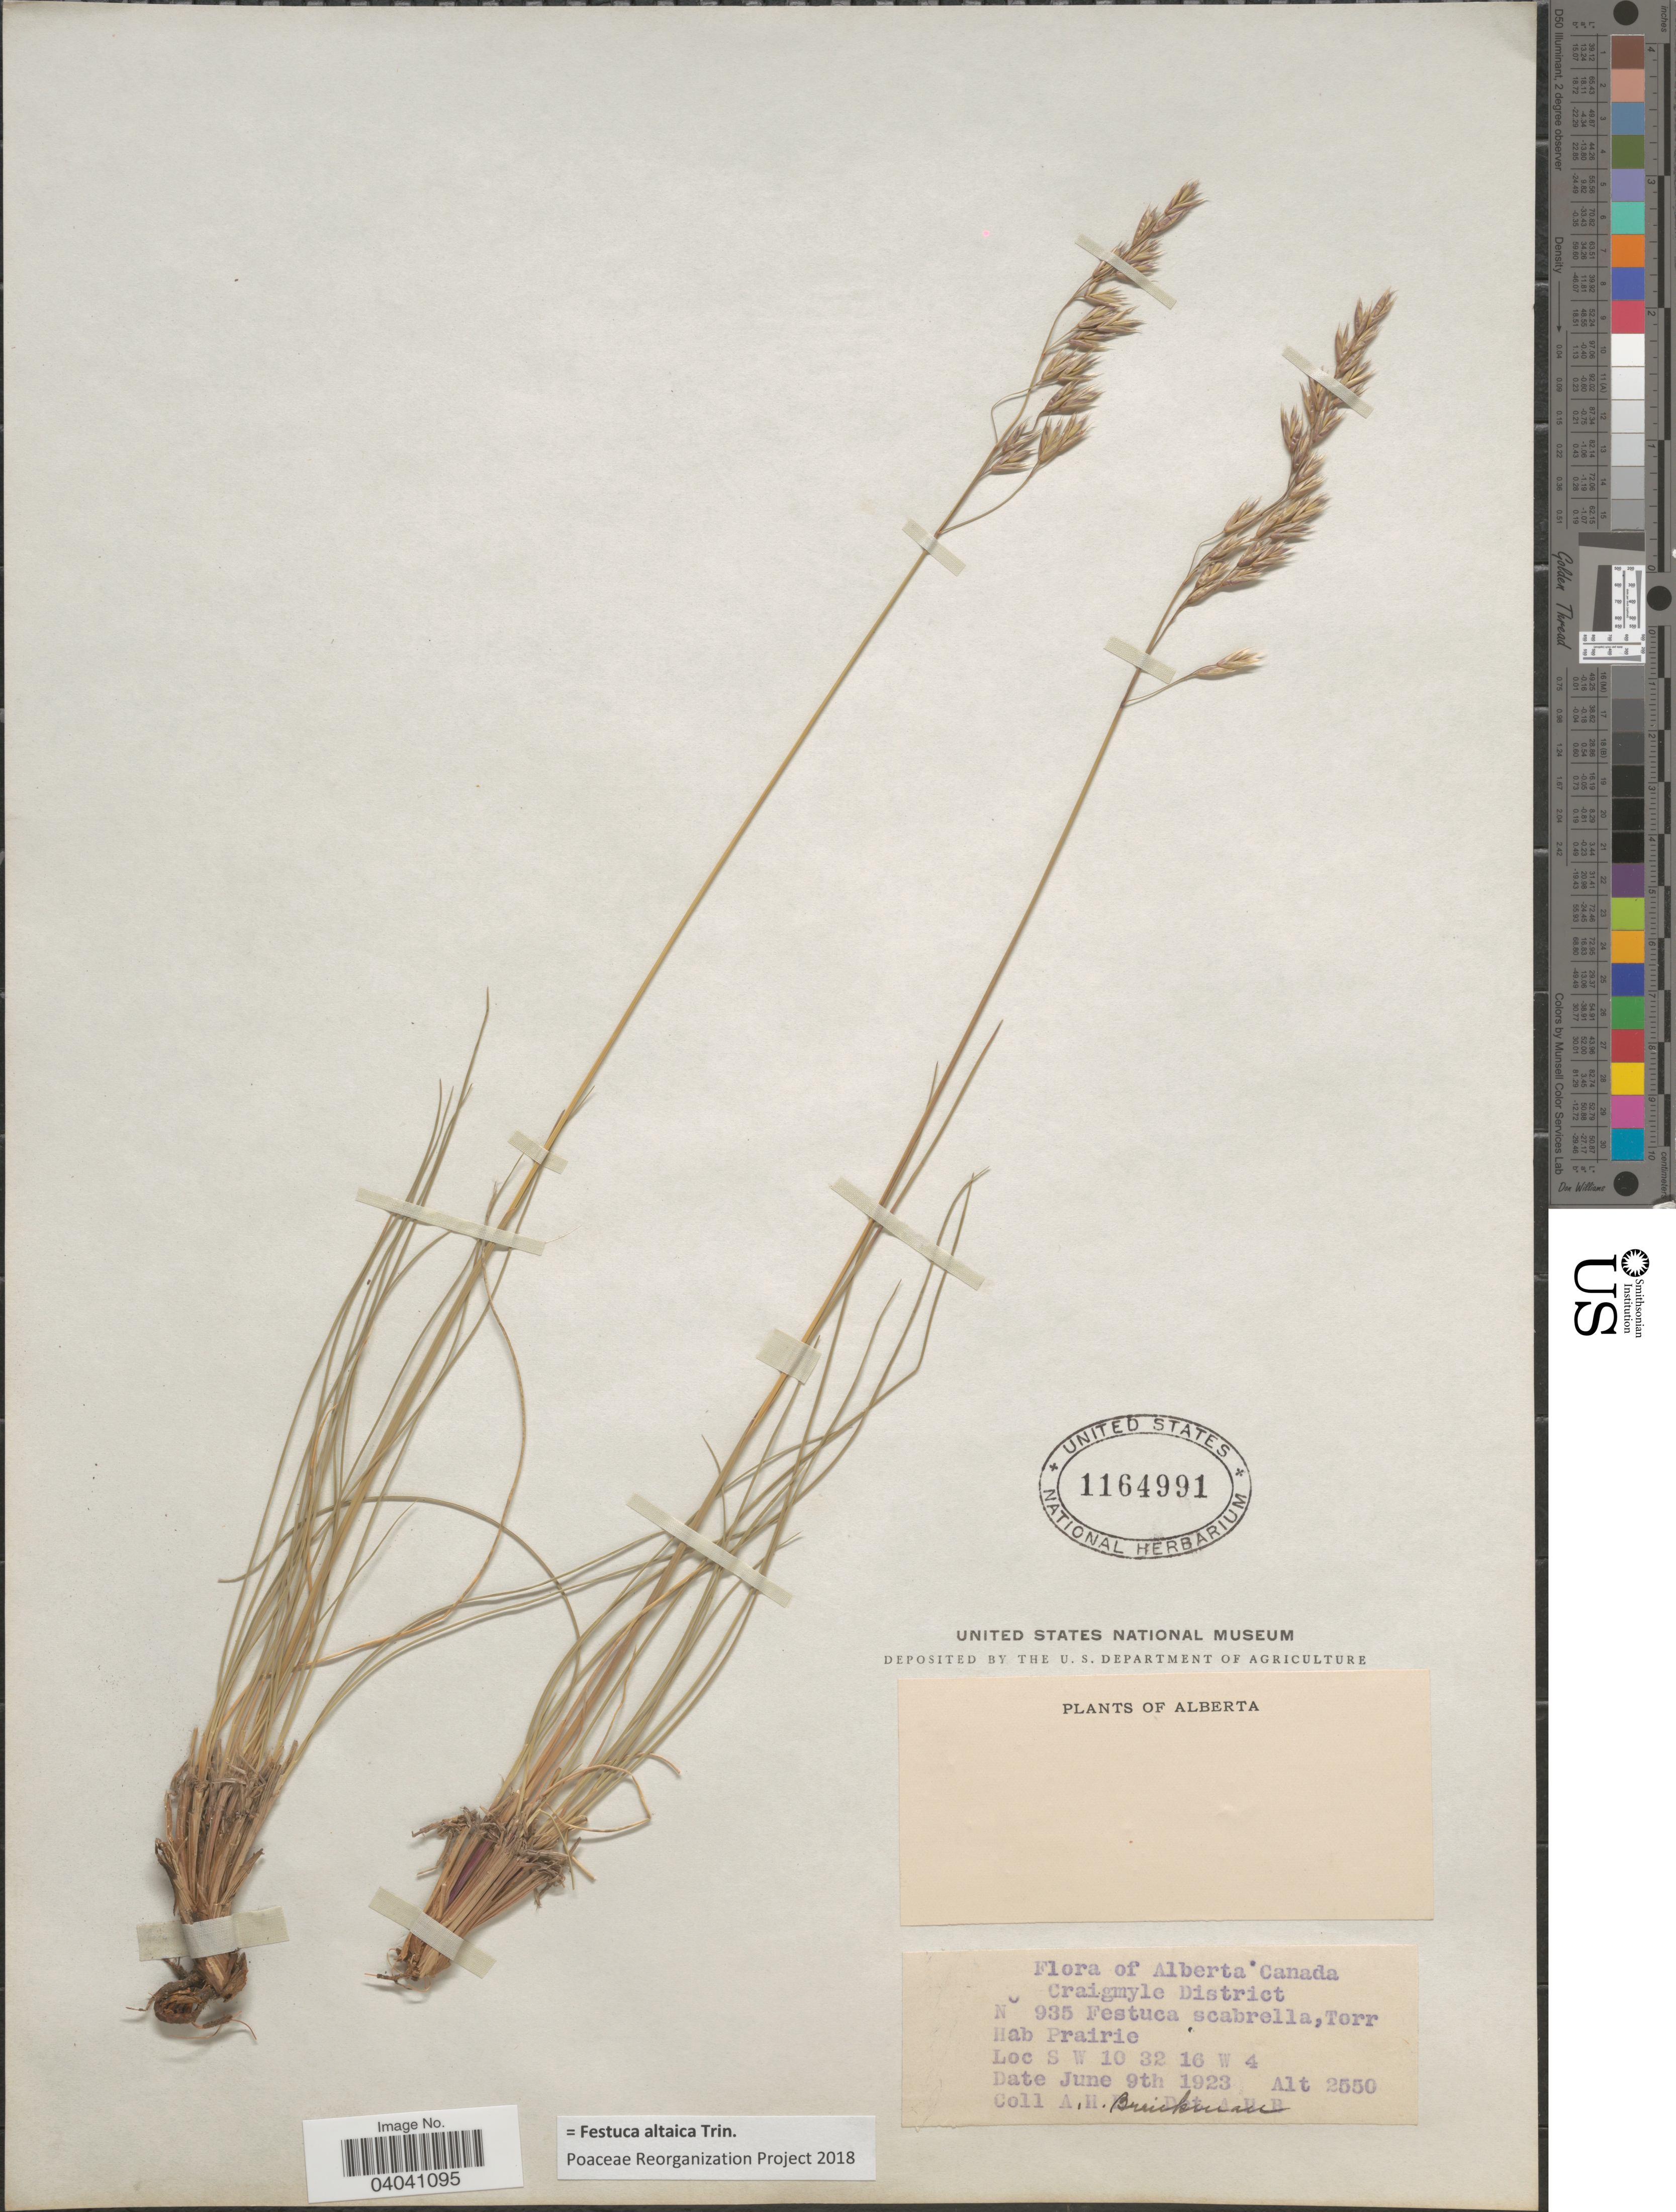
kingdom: Plantae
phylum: Tracheophyta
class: Liliopsida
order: Poales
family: Poaceae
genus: Festuca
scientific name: Festuca altaica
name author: Trin.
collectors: A. Brinkman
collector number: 935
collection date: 1923-06-09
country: Canada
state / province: Alberta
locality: Craigmyle District. S W 10 32 16 W 4.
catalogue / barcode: US 1164991